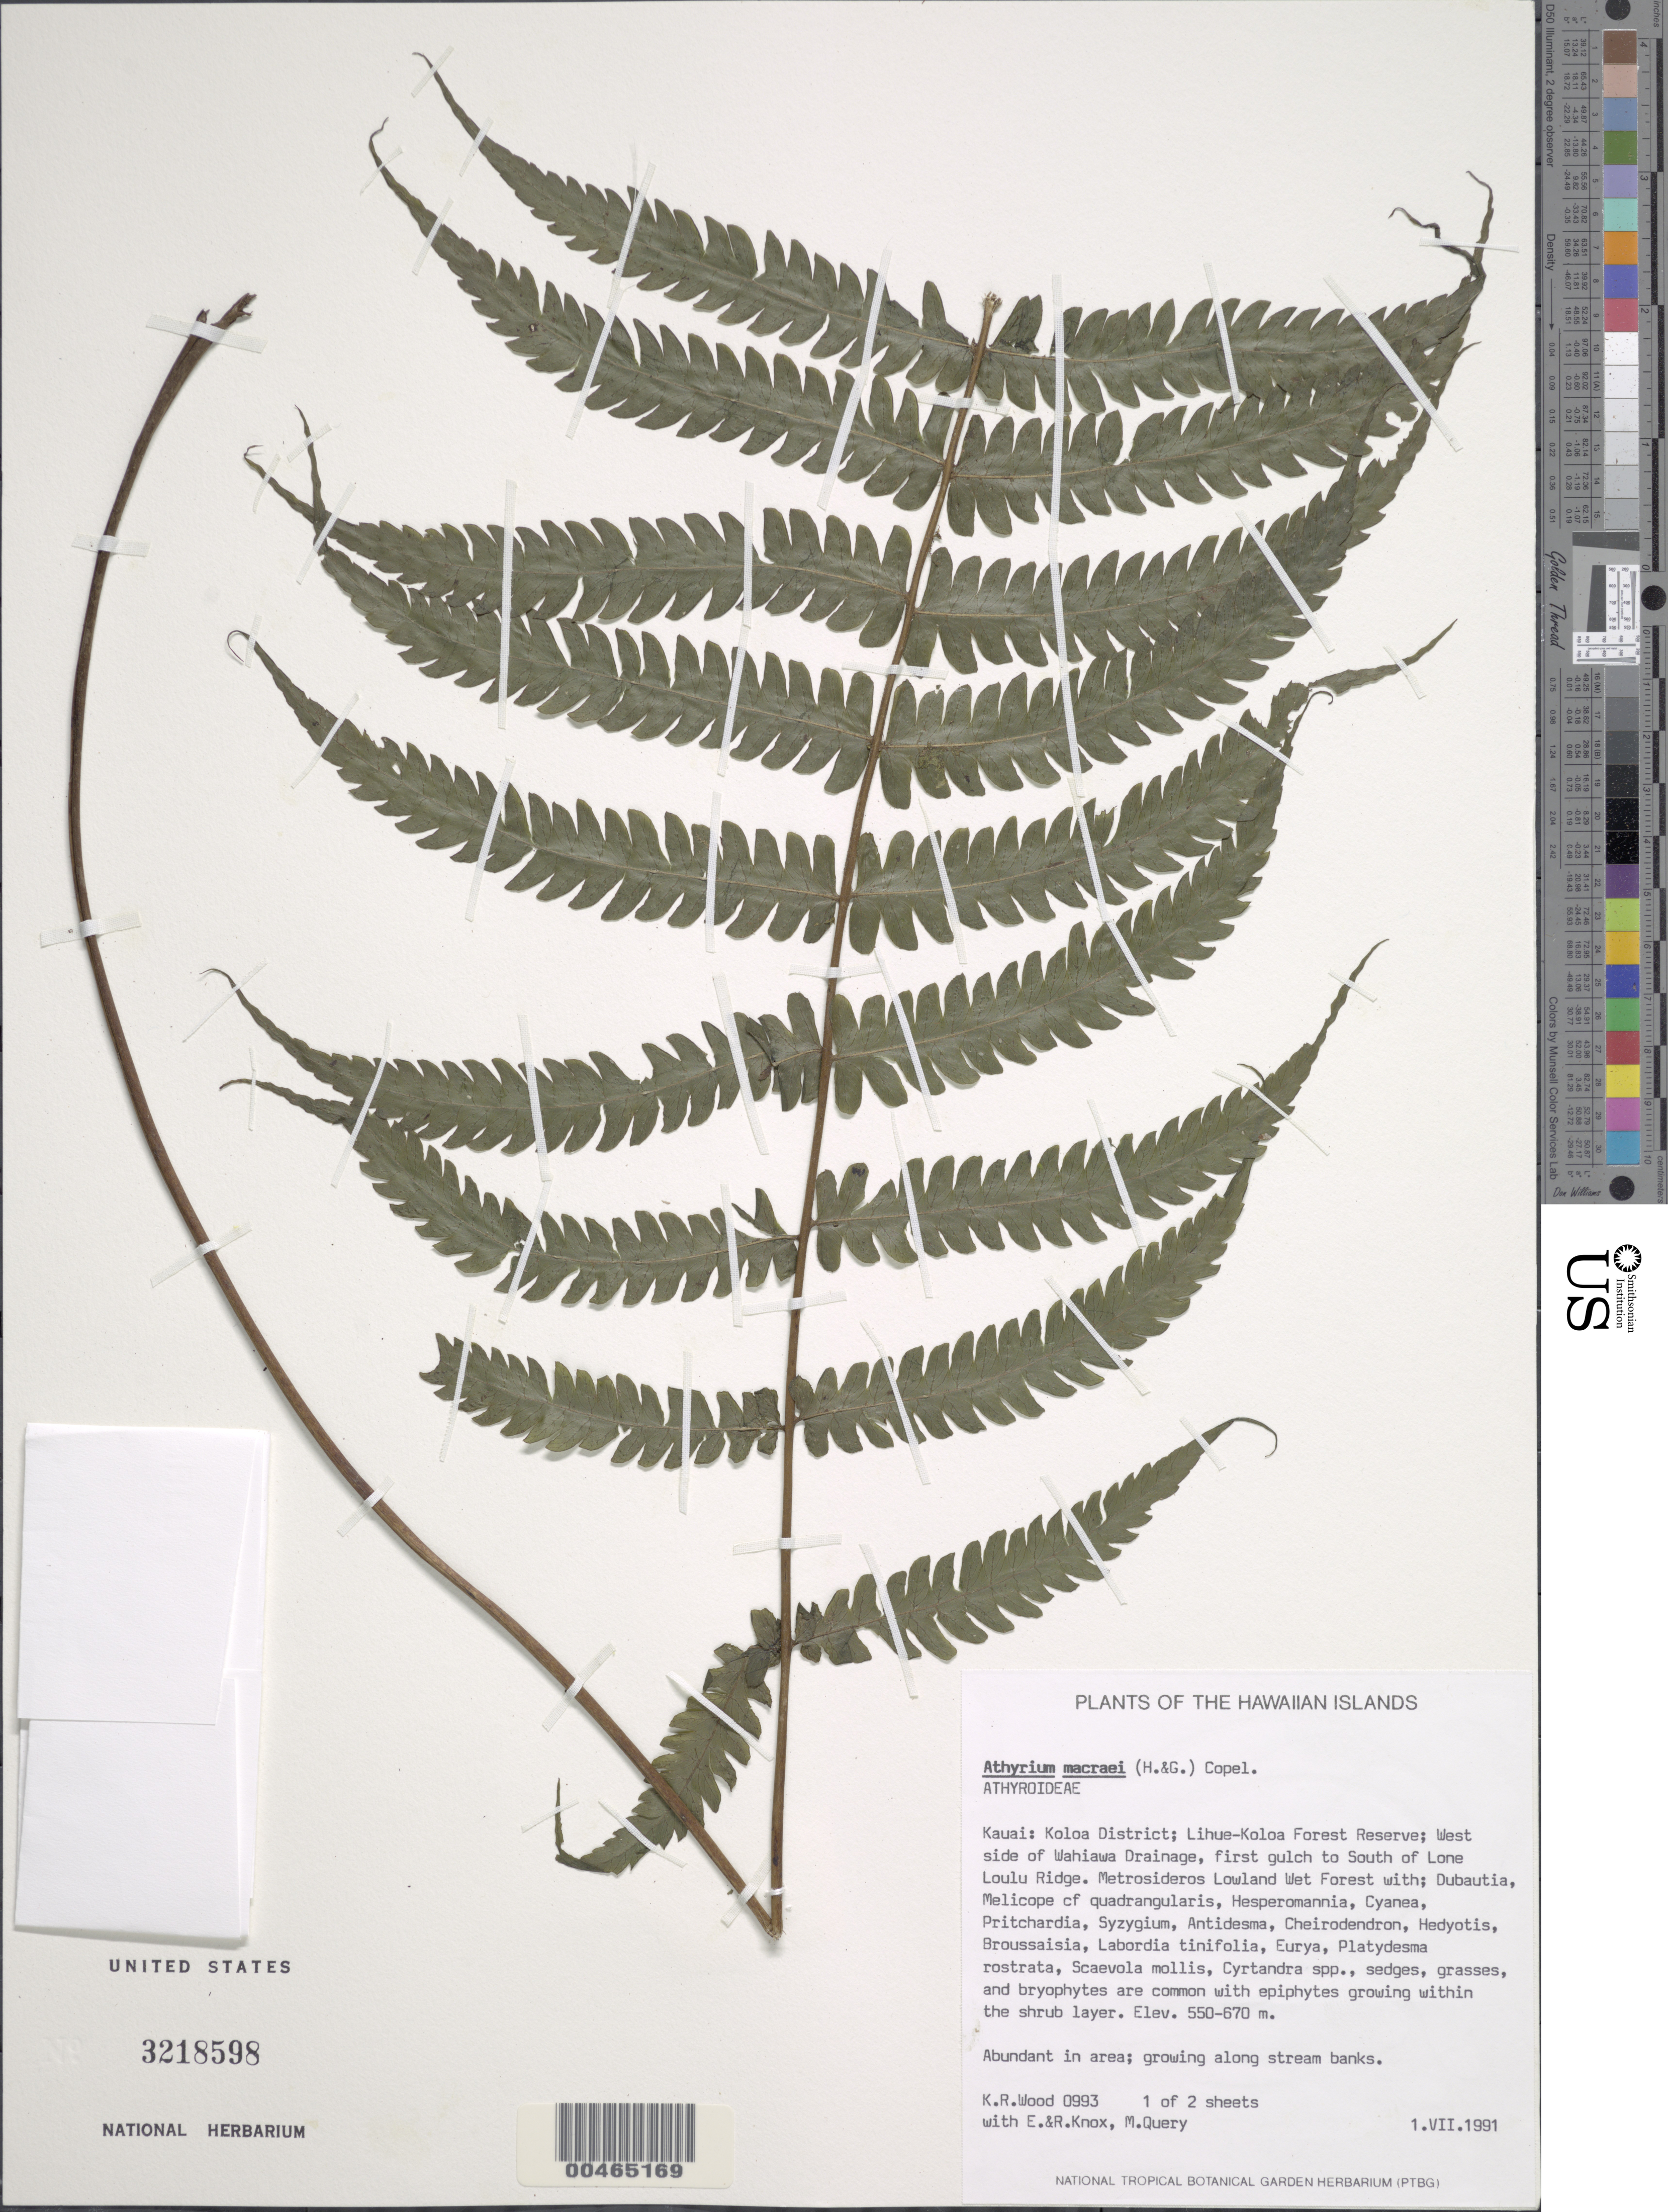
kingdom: Plantae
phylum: Tracheophyta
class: Polypodiopsida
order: Polypodiales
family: Athyriaceae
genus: Deparia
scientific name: Deparia prolifera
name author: (Kaulf.) Hook. & Grev.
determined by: Wagner, W. L., (BOT), Smithsonian Institution - National Museum of Natural History (UNITED STATES)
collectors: K. R. Wood, E. Knox, R. Knox & M. Query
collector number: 0993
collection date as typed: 1 Jul 1991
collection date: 1991-07-01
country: United States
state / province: Hawaii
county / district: Kauai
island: Kaua'i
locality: Koloa Dist., Lihue-Koloa Forest Reserve, W side of Wahiawa Drainage, first gulch to S of Lone Loulu Ridge, Kauai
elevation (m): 550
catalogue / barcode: US 3218598